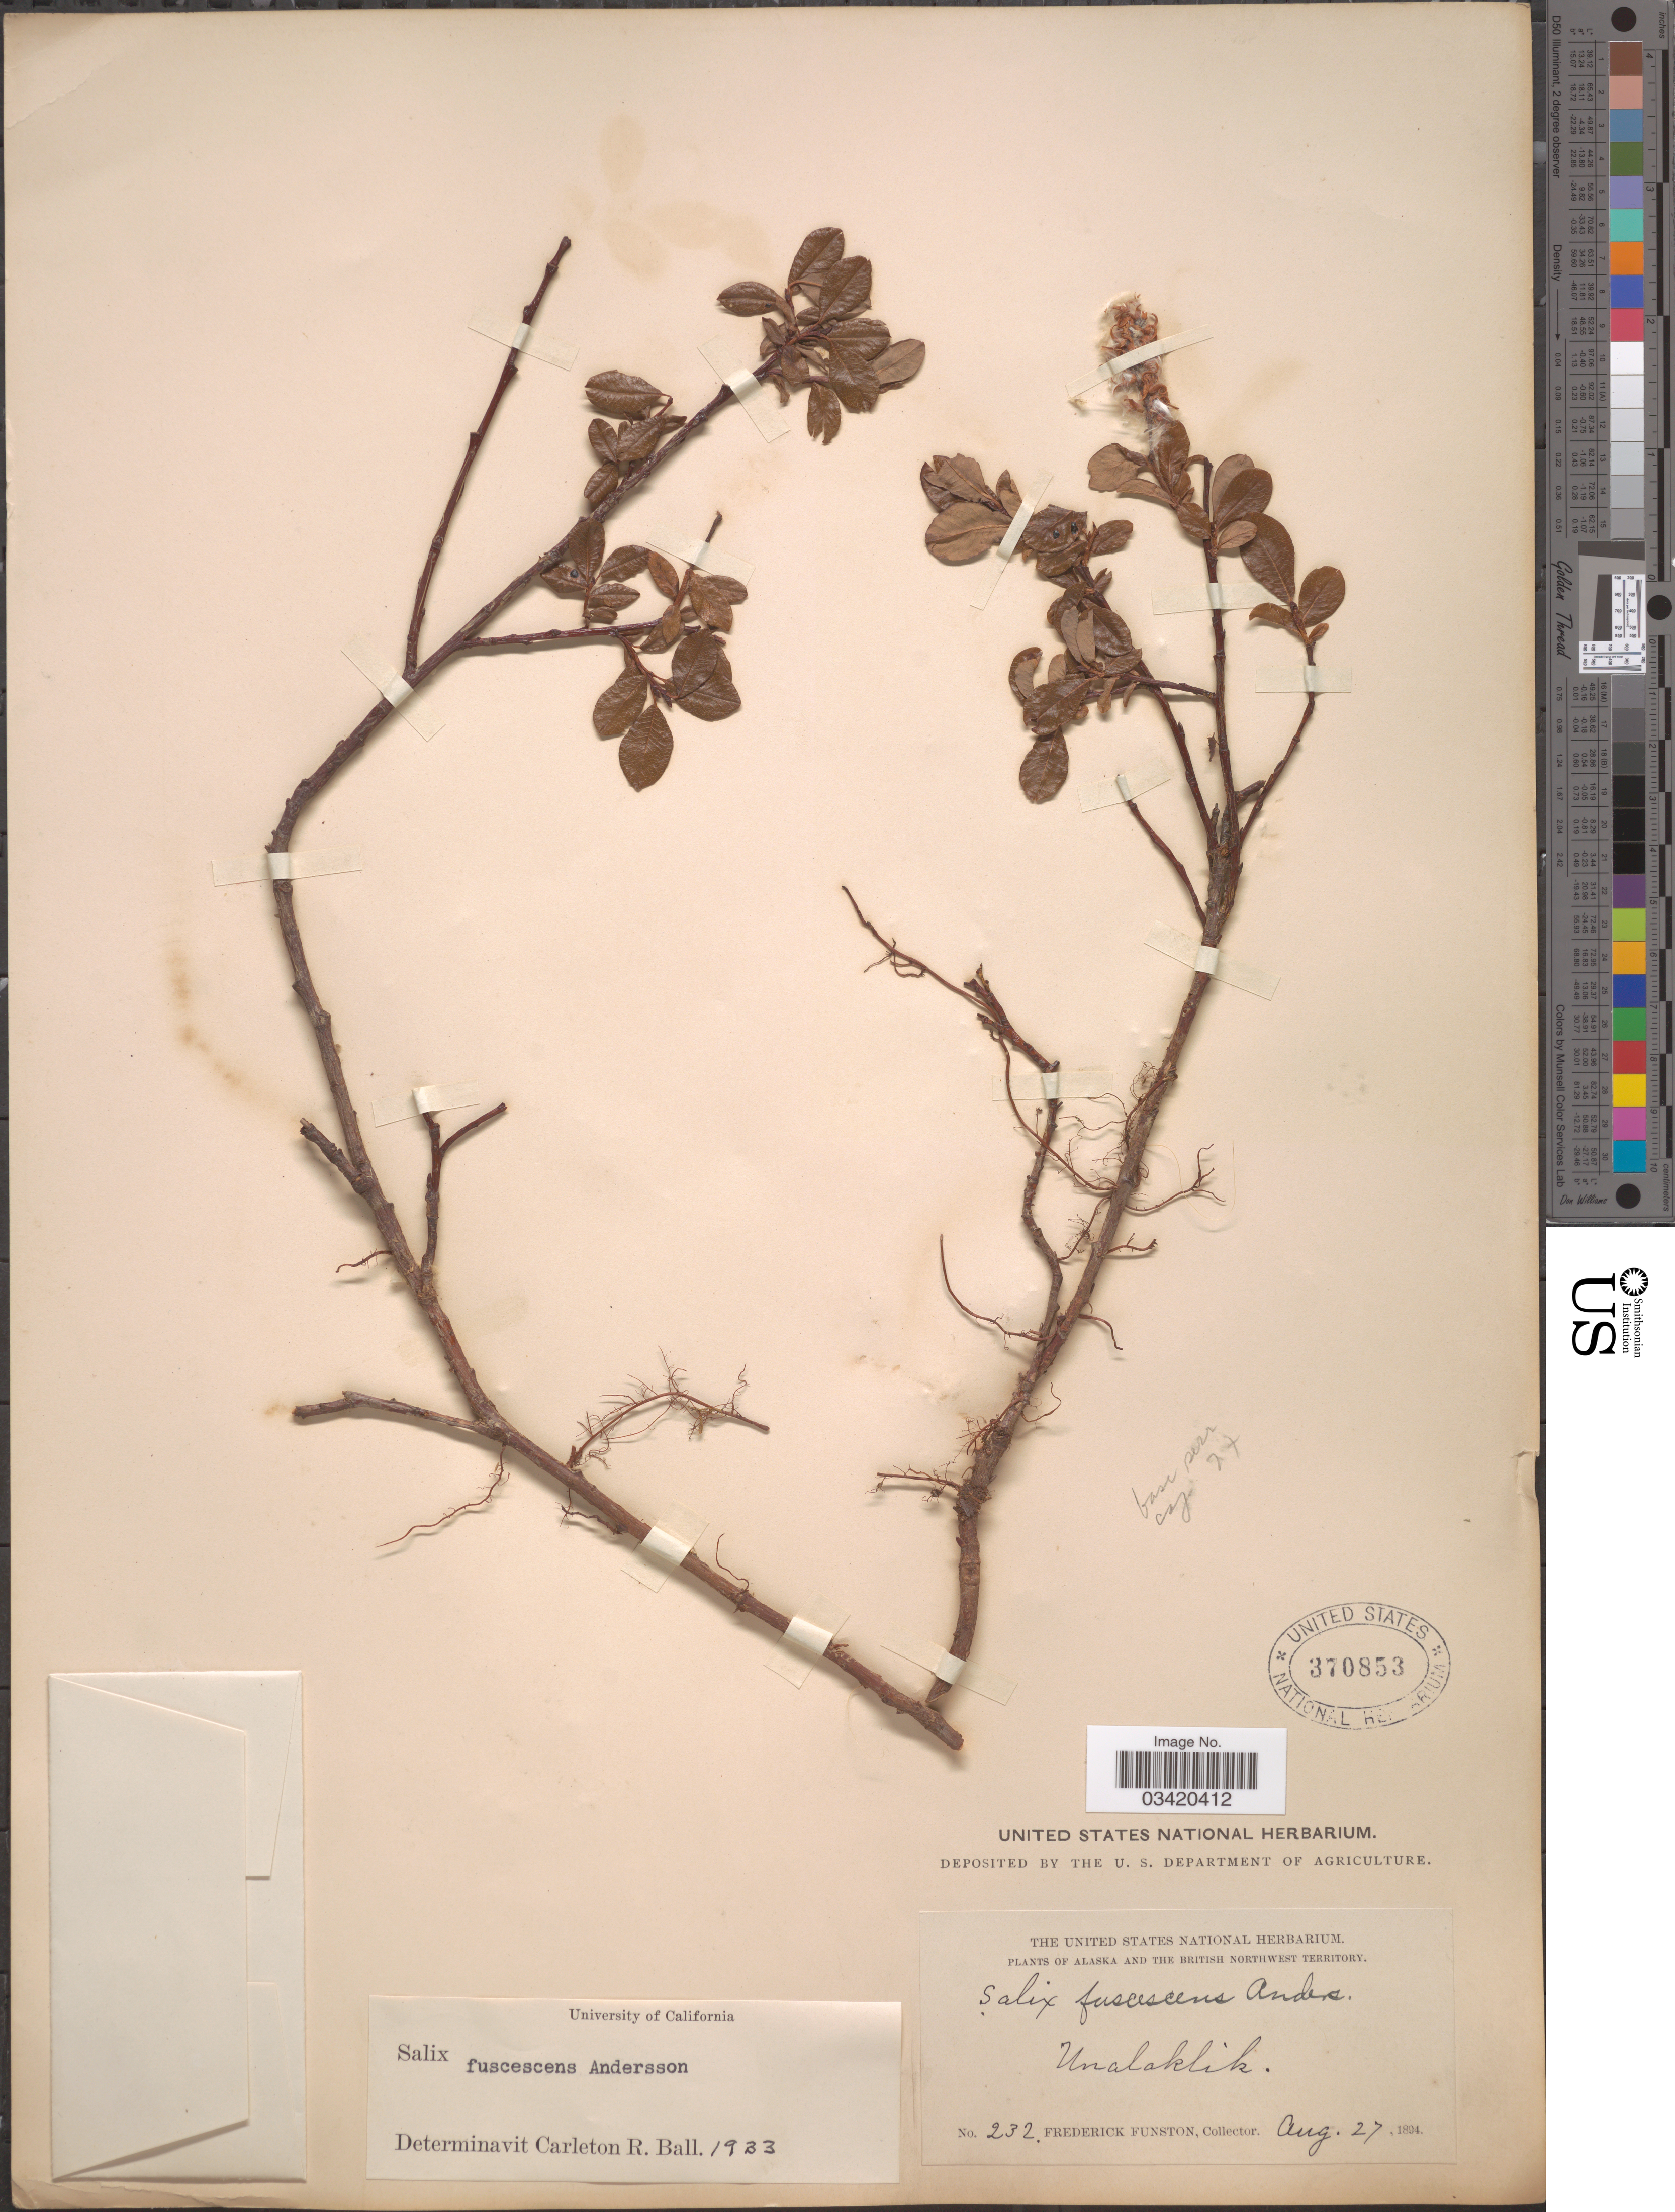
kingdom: Plantae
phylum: Tracheophyta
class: Magnoliopsida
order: Malpighiales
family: Salicaceae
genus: Salix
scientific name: Salix fuscescens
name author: Andersson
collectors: F. Funston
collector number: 232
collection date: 1894-08-27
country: United States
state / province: Alaska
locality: British Northwest Territory. Unalaklik.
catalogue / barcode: US 370853